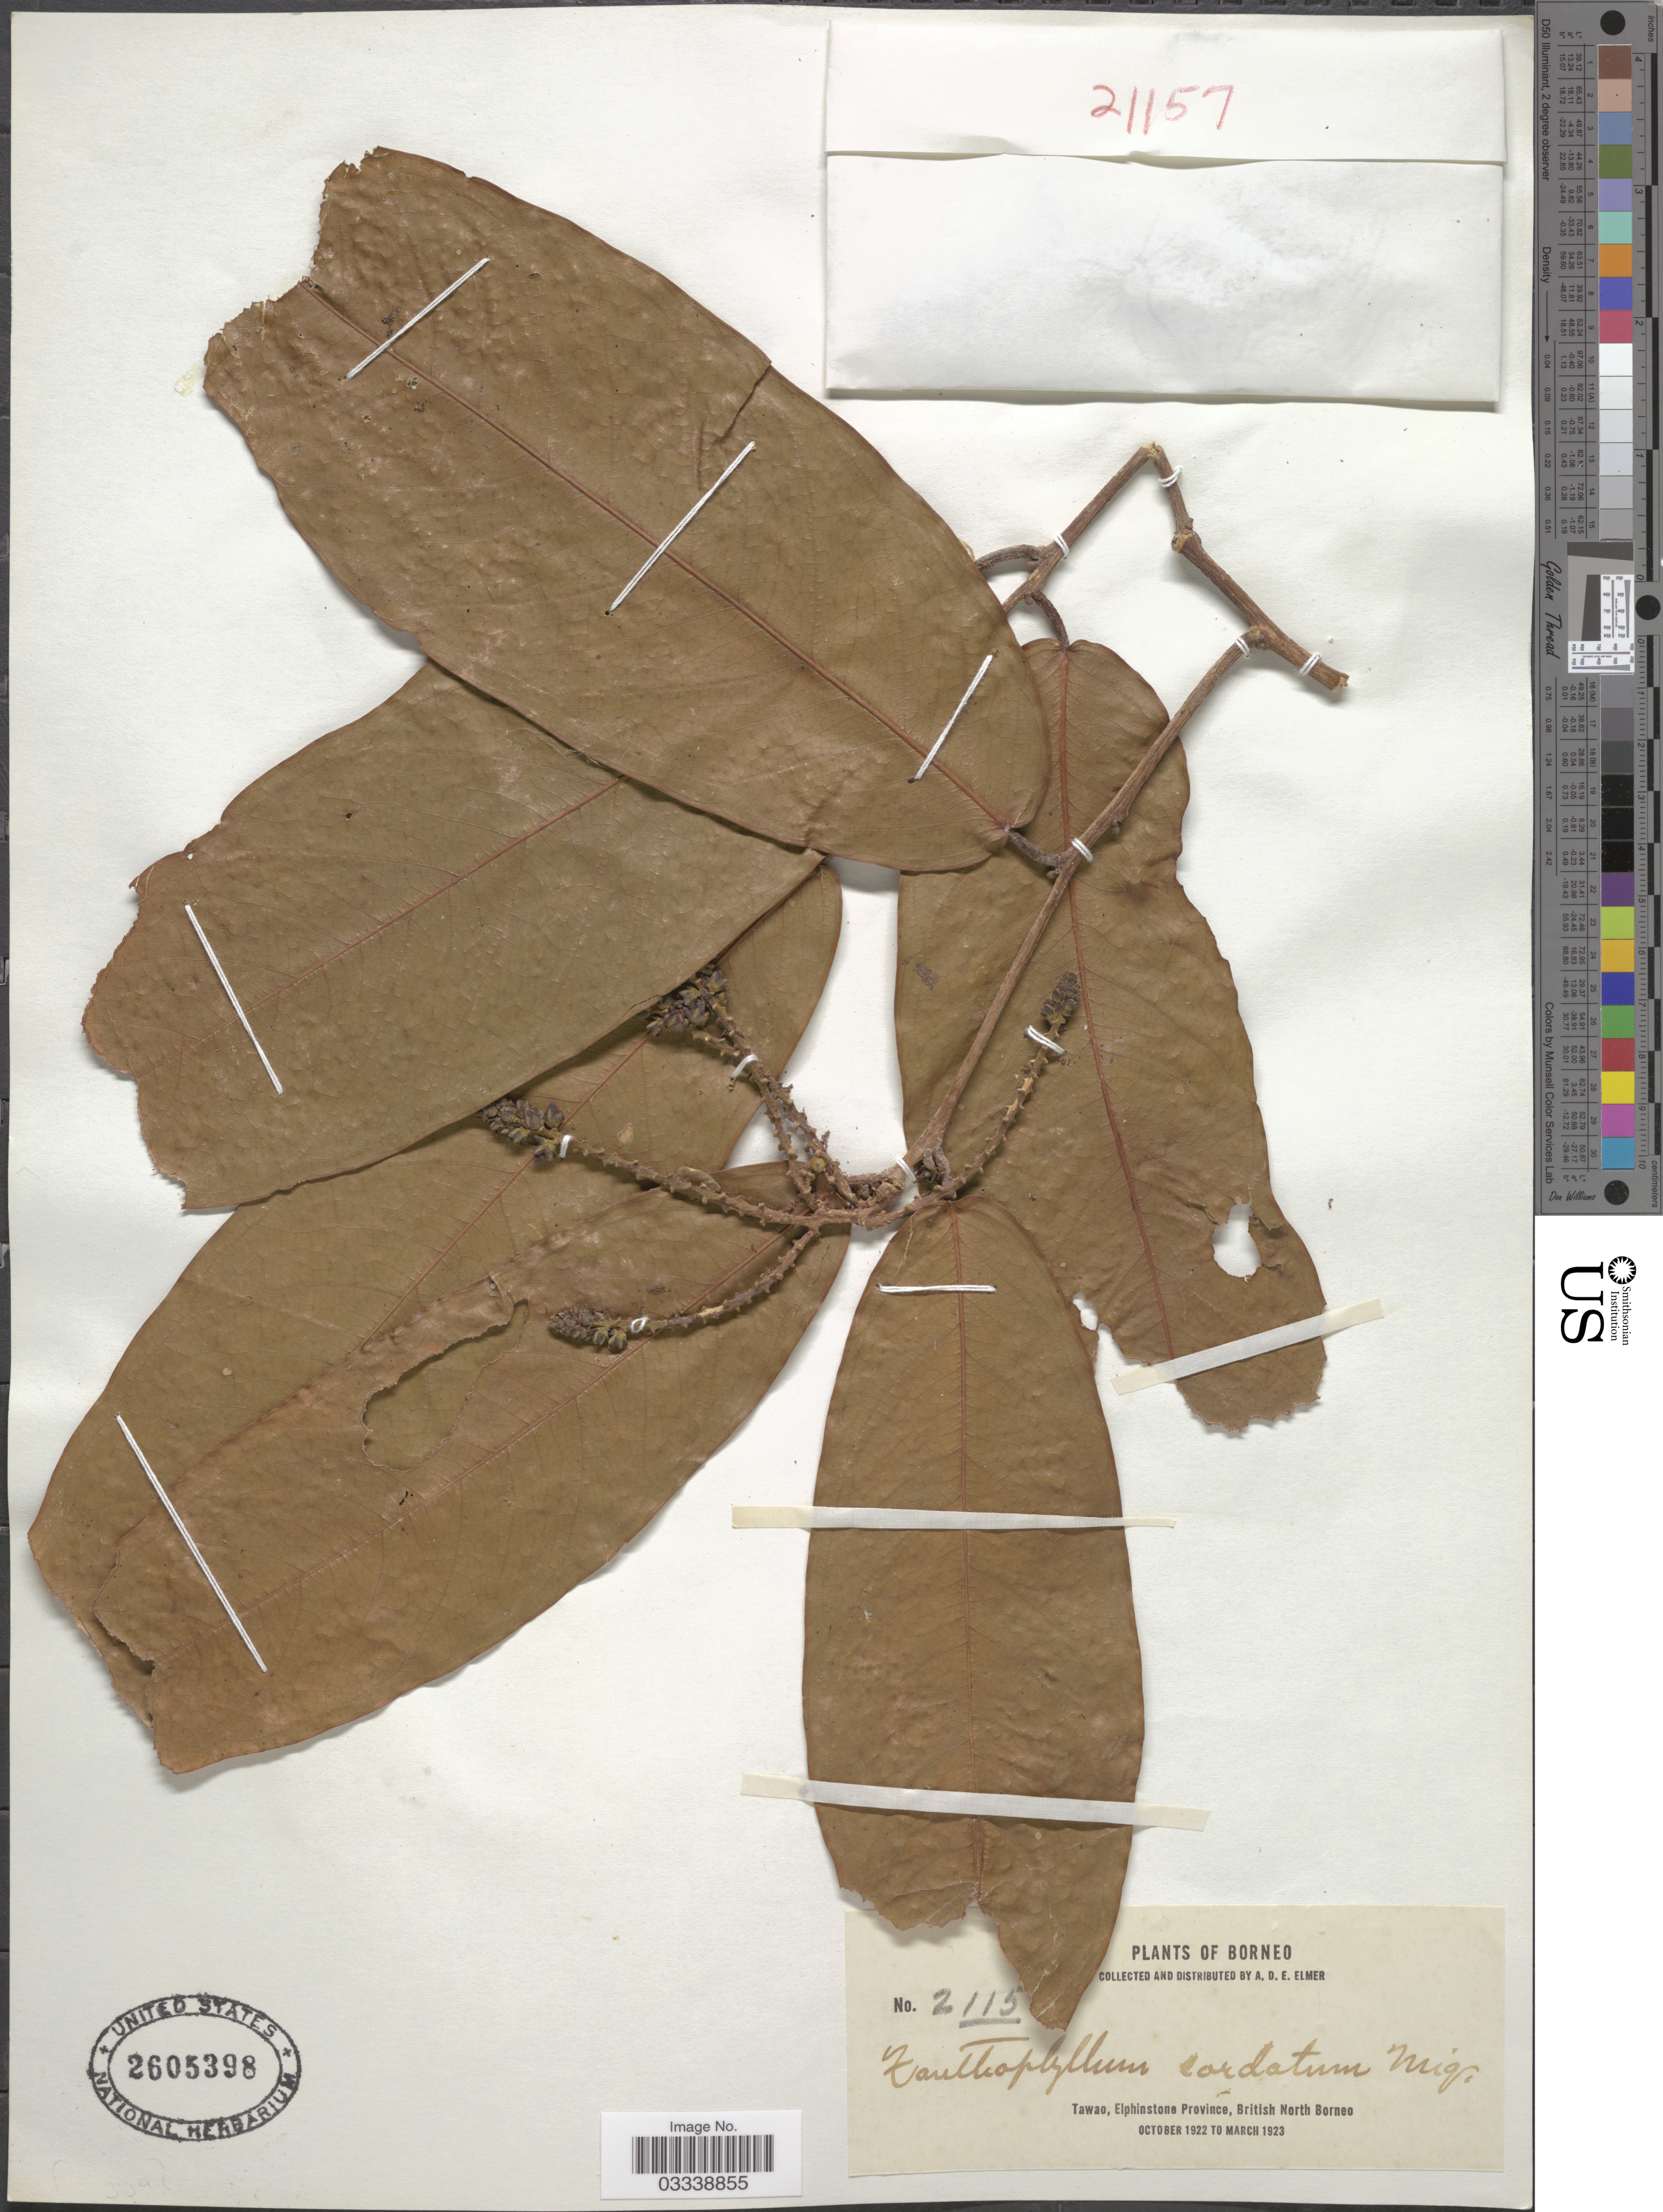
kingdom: Plantae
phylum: Tracheophyta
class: Magnoliopsida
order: Fabales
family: Polygalaceae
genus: Xanthophyllum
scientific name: Xanthophyllum adenotus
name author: Miq.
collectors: A. D. E. Elmer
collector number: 2115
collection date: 1922-10/1923-03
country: Malaysia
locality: Borneo. Tawao, Elphinstone Province, British North Borneo.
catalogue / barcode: US 2605398